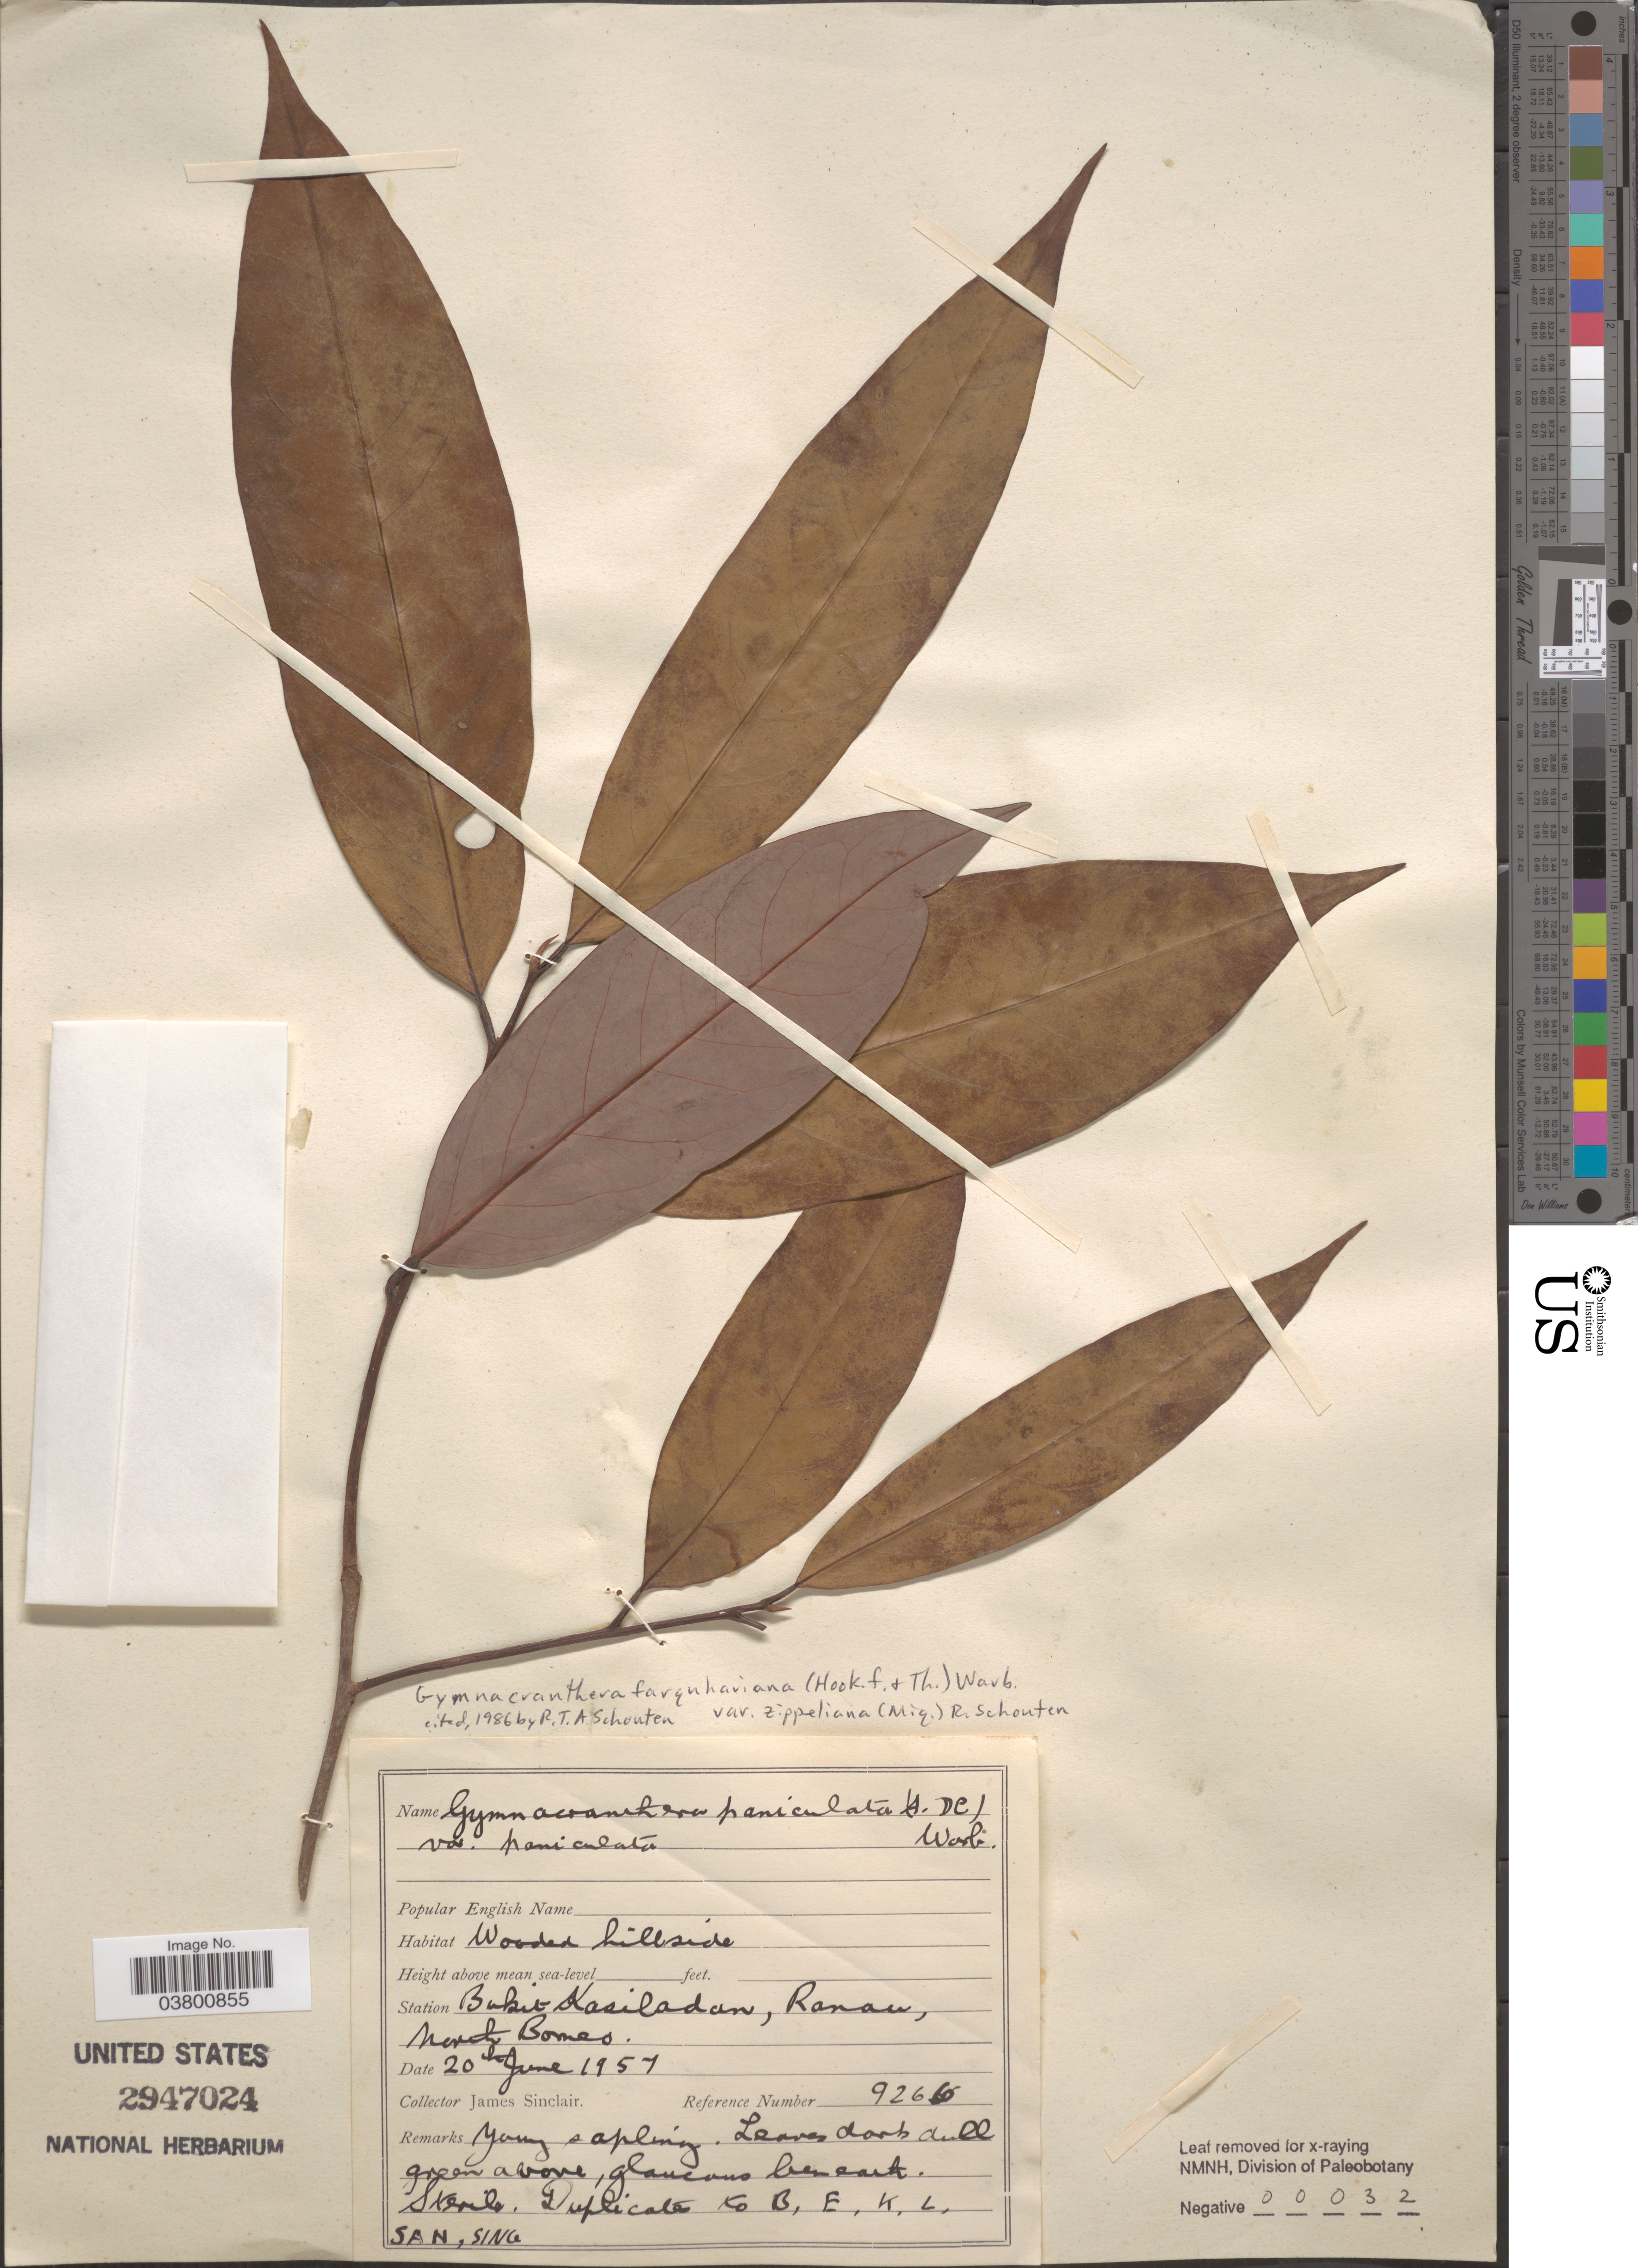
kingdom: Plantae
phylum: Tracheophyta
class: Magnoliopsida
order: Magnoliales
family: Myristicaceae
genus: Gymnacranthera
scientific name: Gymnacranthera farquhariana var. zippeliana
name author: (Miq.) R.T.A. Schouten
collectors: J. Sinclair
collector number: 9266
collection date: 1957-06-20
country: Malaysia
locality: Station Bukit Kasiladan, Ranau, North Borneo.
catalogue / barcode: US 2947024